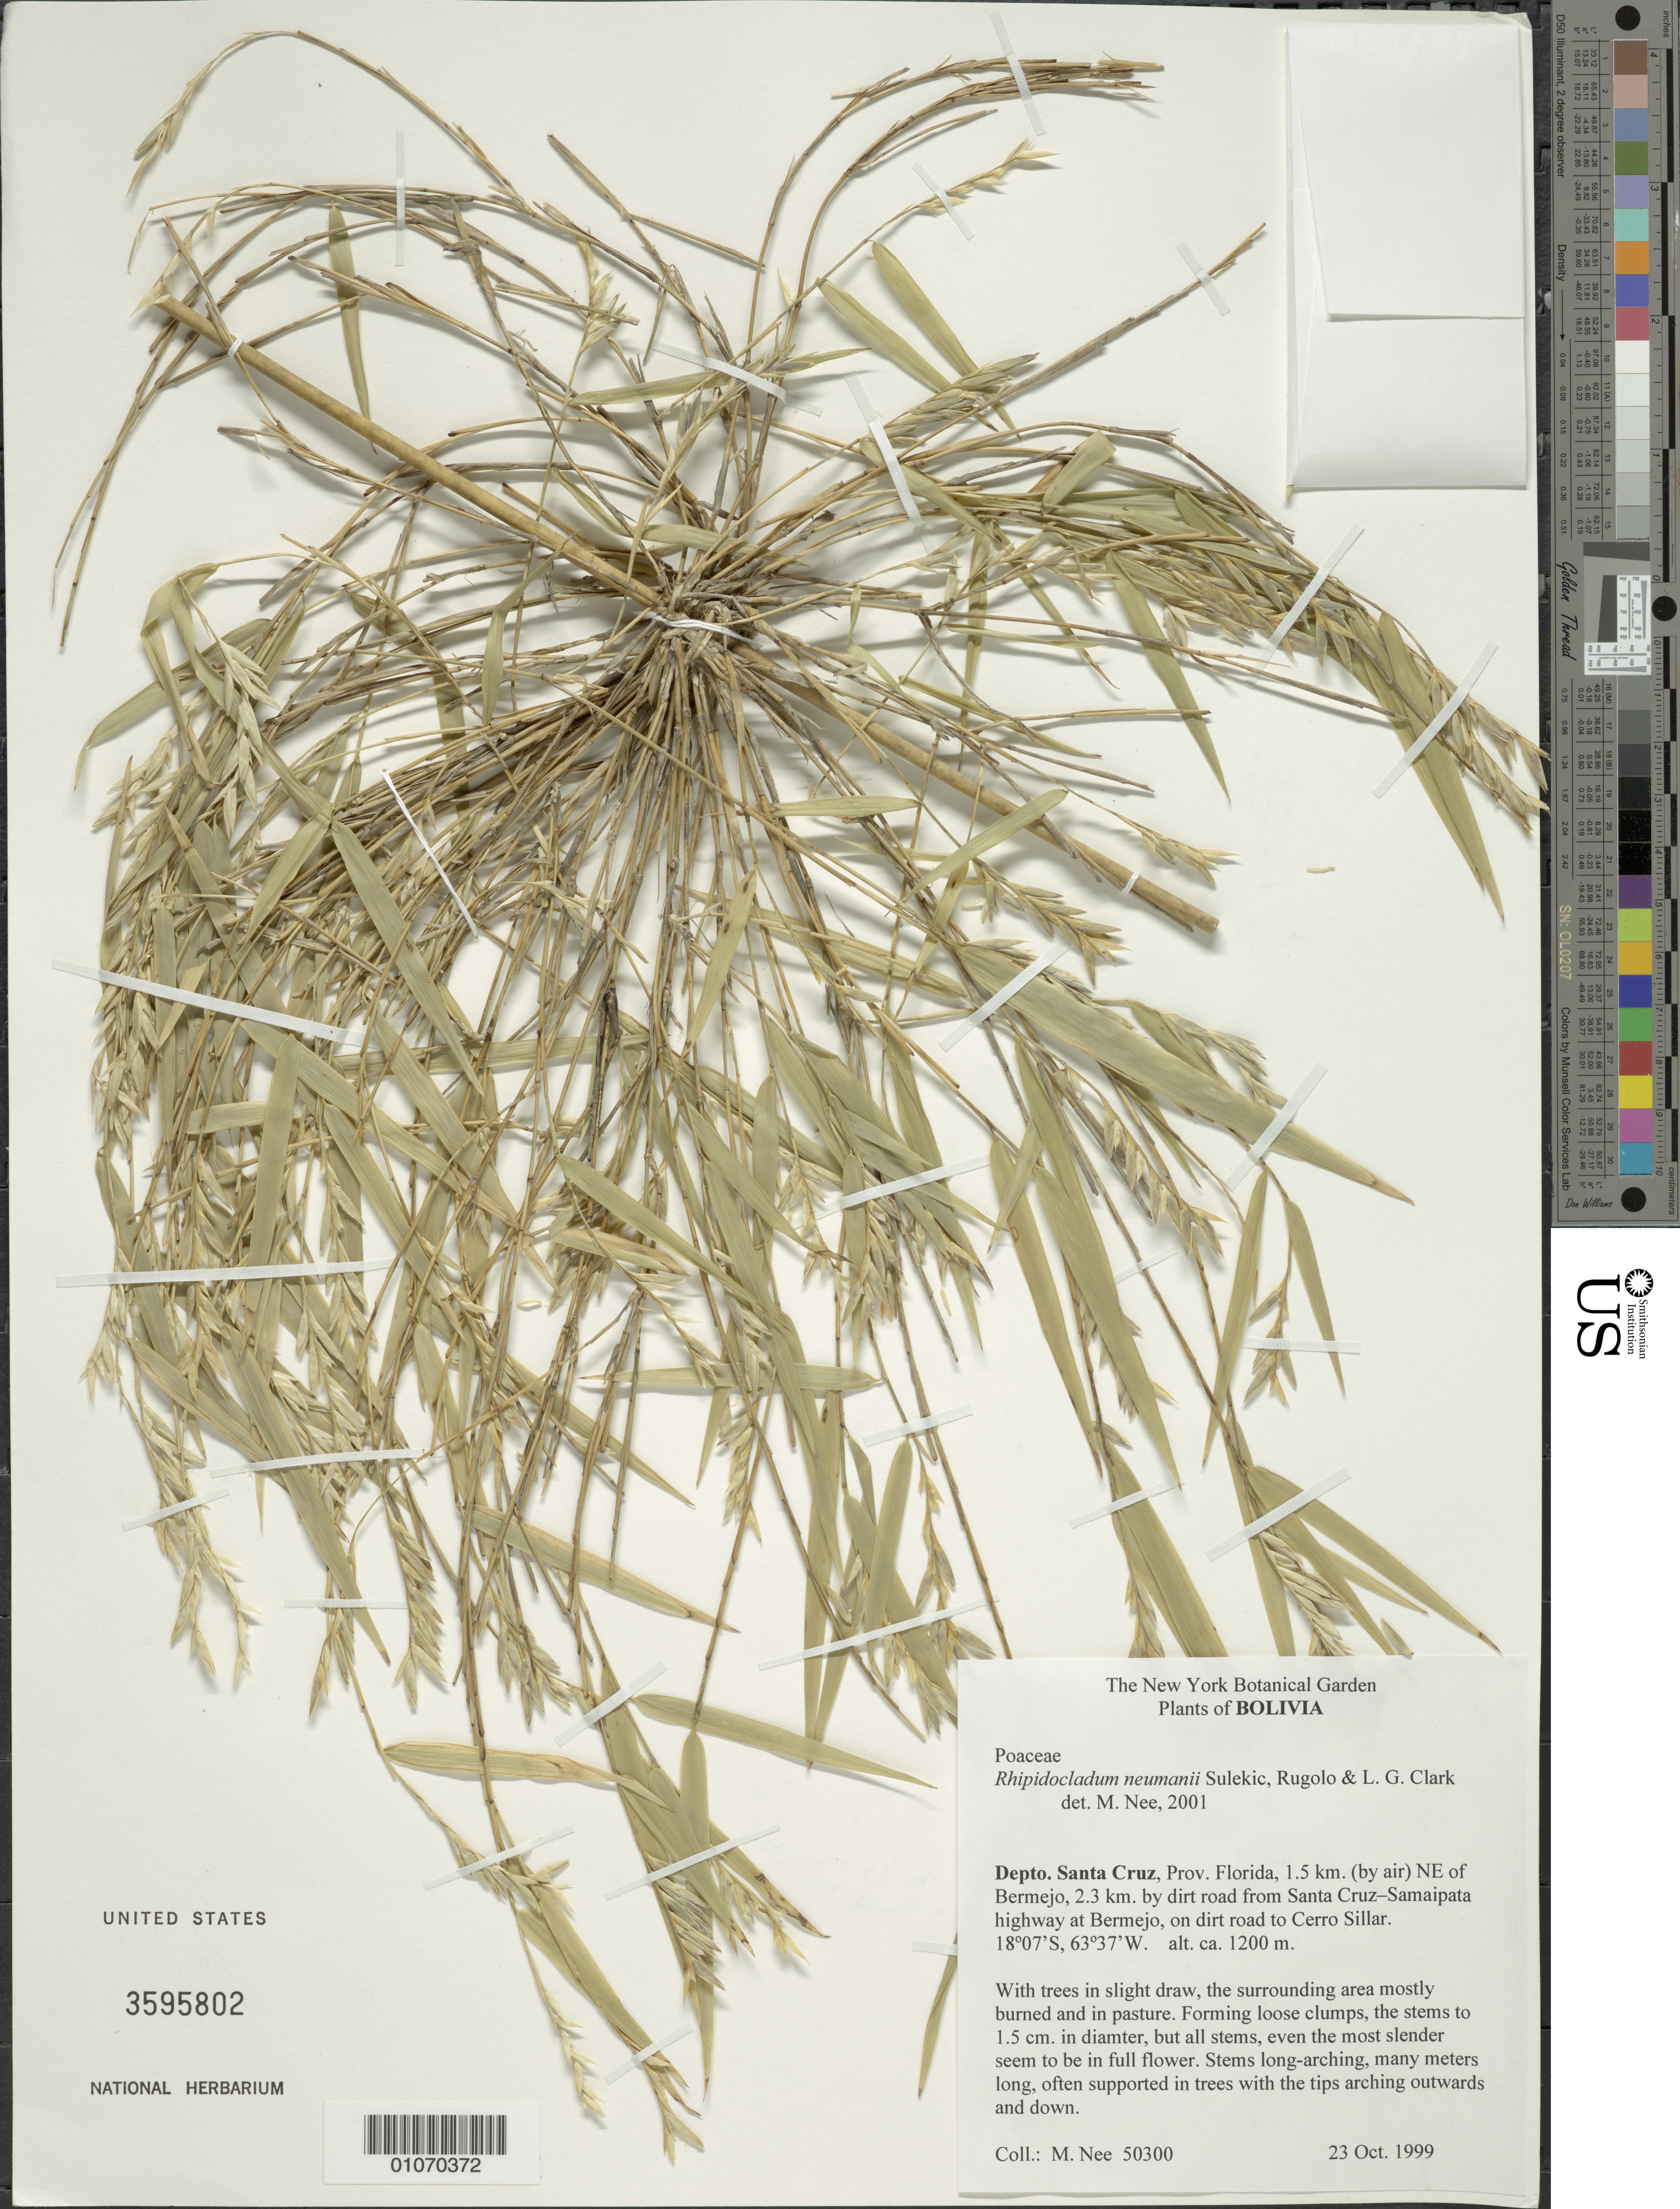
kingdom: Plantae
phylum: Tracheophyta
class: Liliopsida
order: Poales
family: Poaceae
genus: Rhipidocladum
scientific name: Rhipidocladum neumannii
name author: Sulekic et al.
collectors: M. Nee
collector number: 50300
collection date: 1999-10-23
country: Bolivia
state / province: Santa Cruz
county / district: Florida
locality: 1.5 km (by air) NE of Bermejo, 2.3 km by dirt road from Santa Xruz-Samaipata highway at Bermejo, on dirt road to Cerro Sillar.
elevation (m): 1200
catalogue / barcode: US 3595802